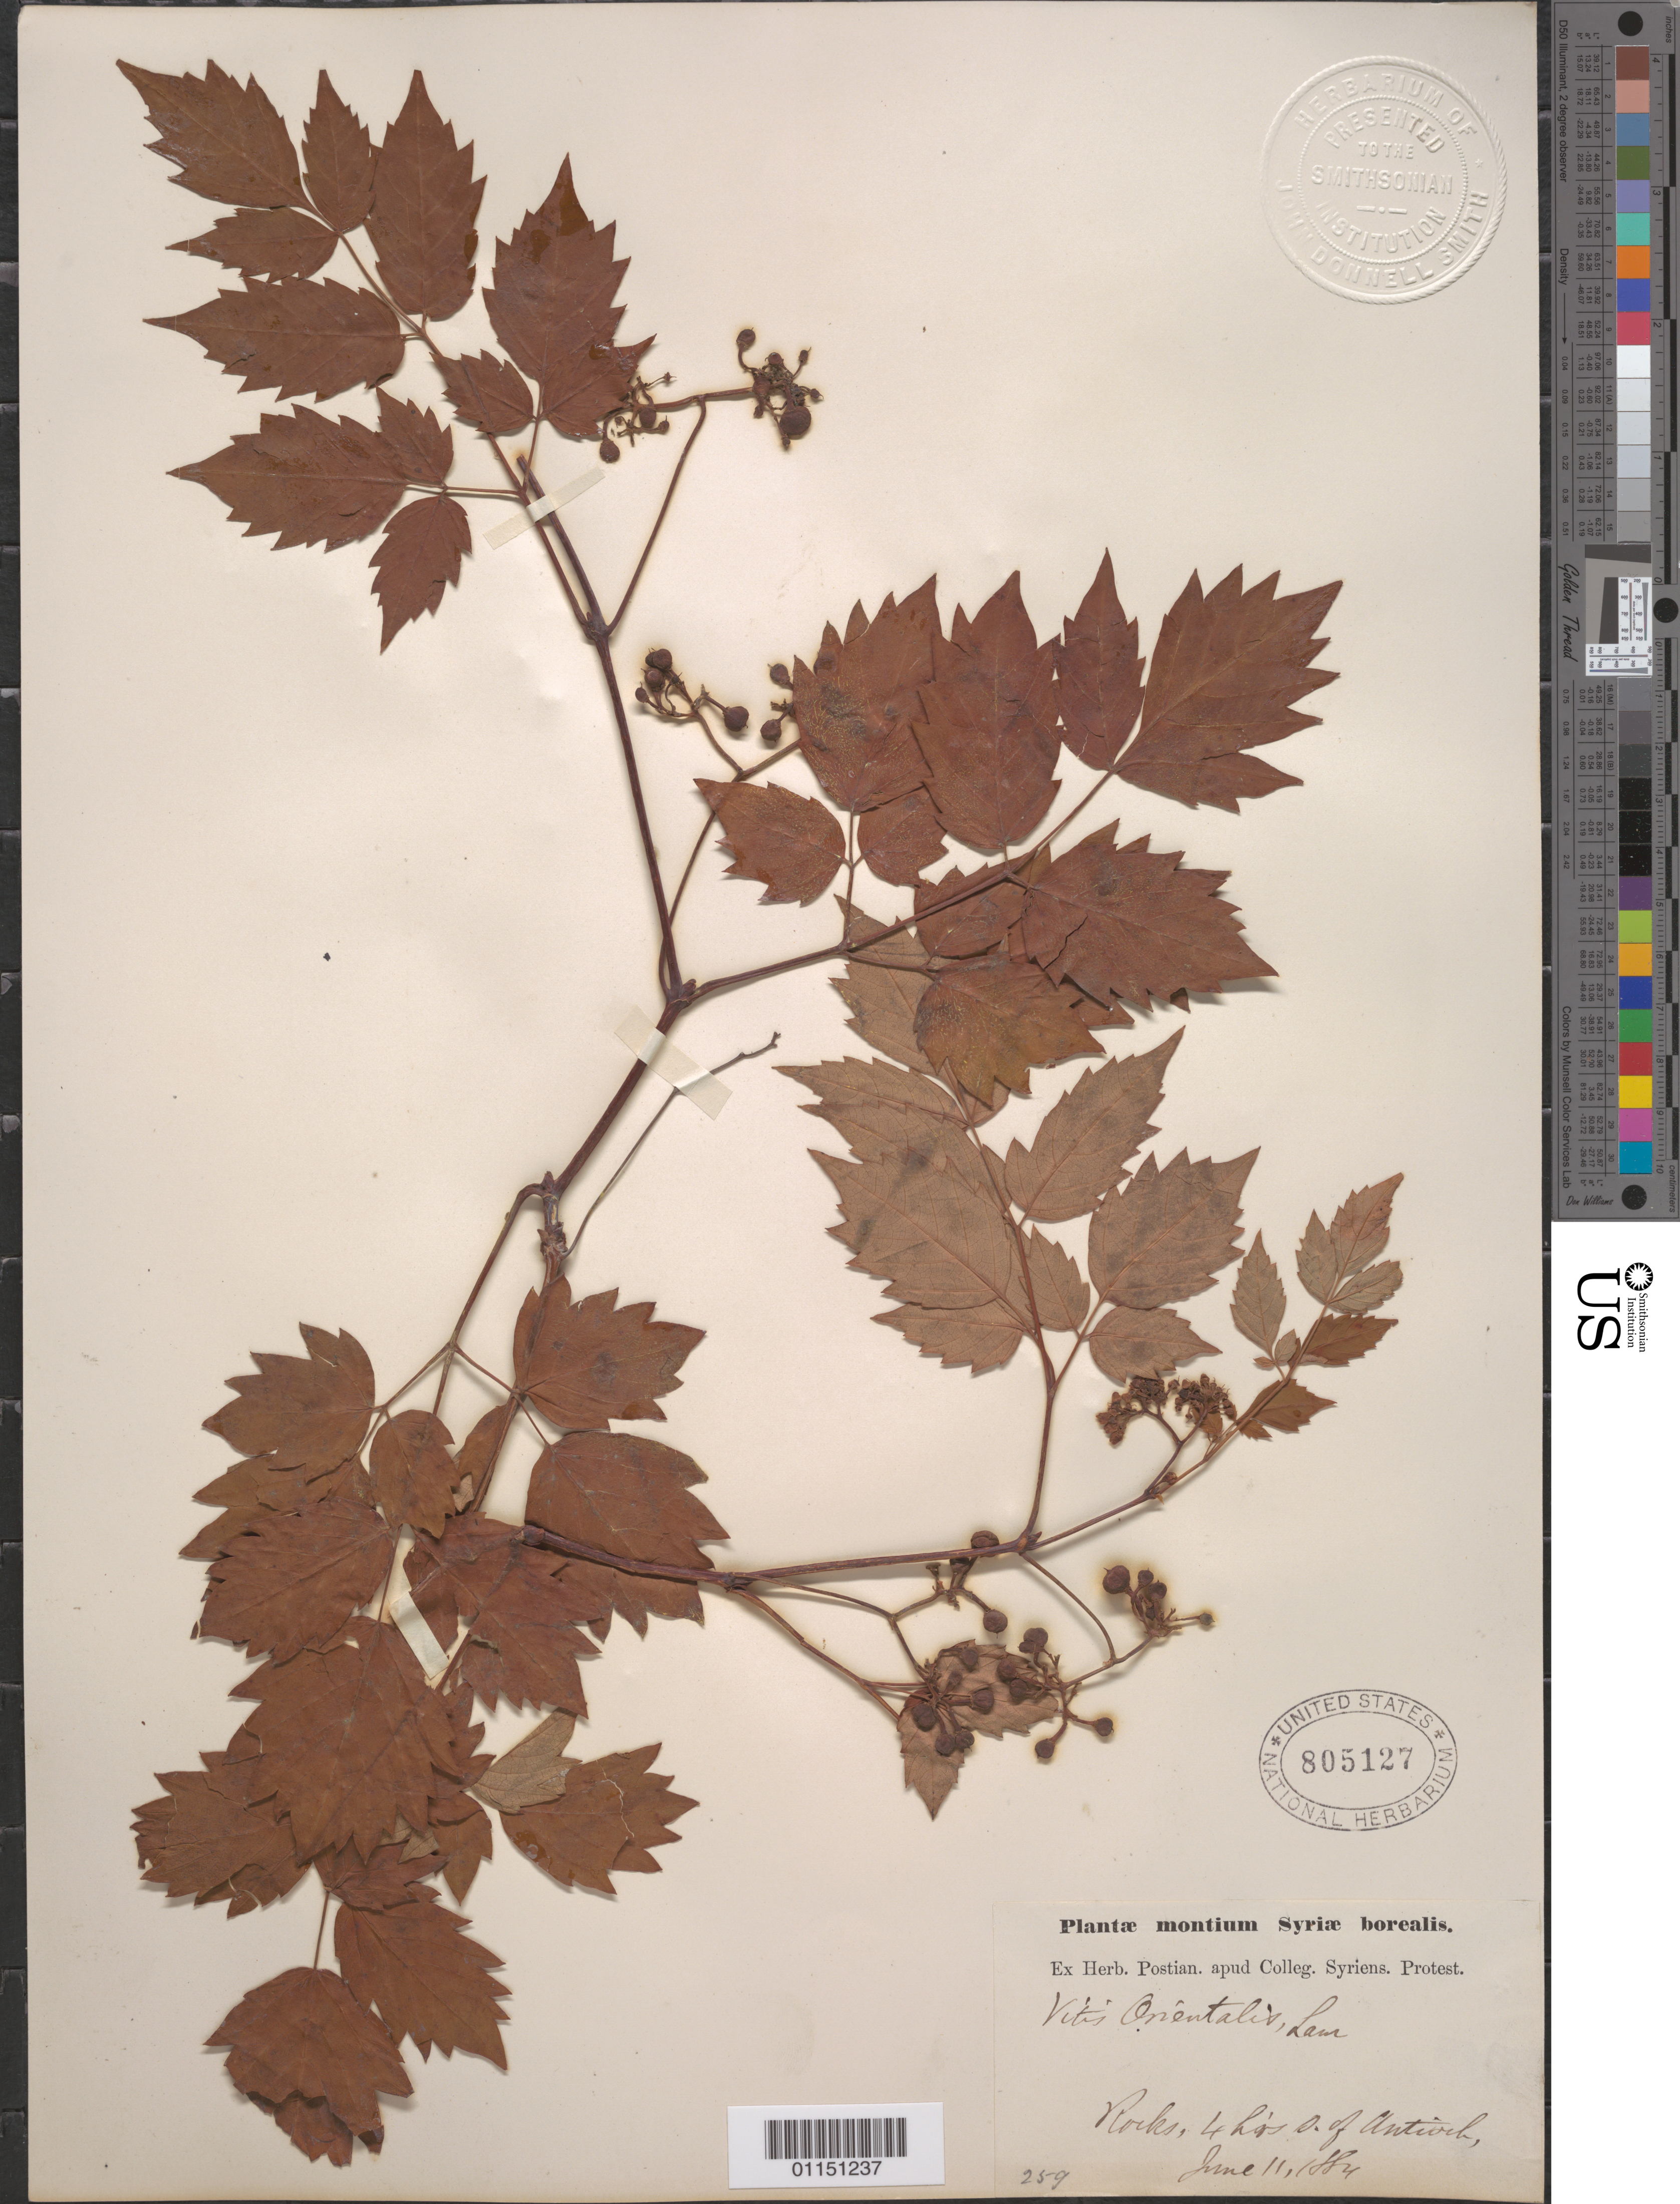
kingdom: Plantae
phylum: Tracheophyta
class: Magnoliopsida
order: Vitales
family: Vitaceae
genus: Vitis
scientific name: Vitis orientalis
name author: Boiss.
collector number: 259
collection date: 1884-06-11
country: Syria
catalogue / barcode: US 805127